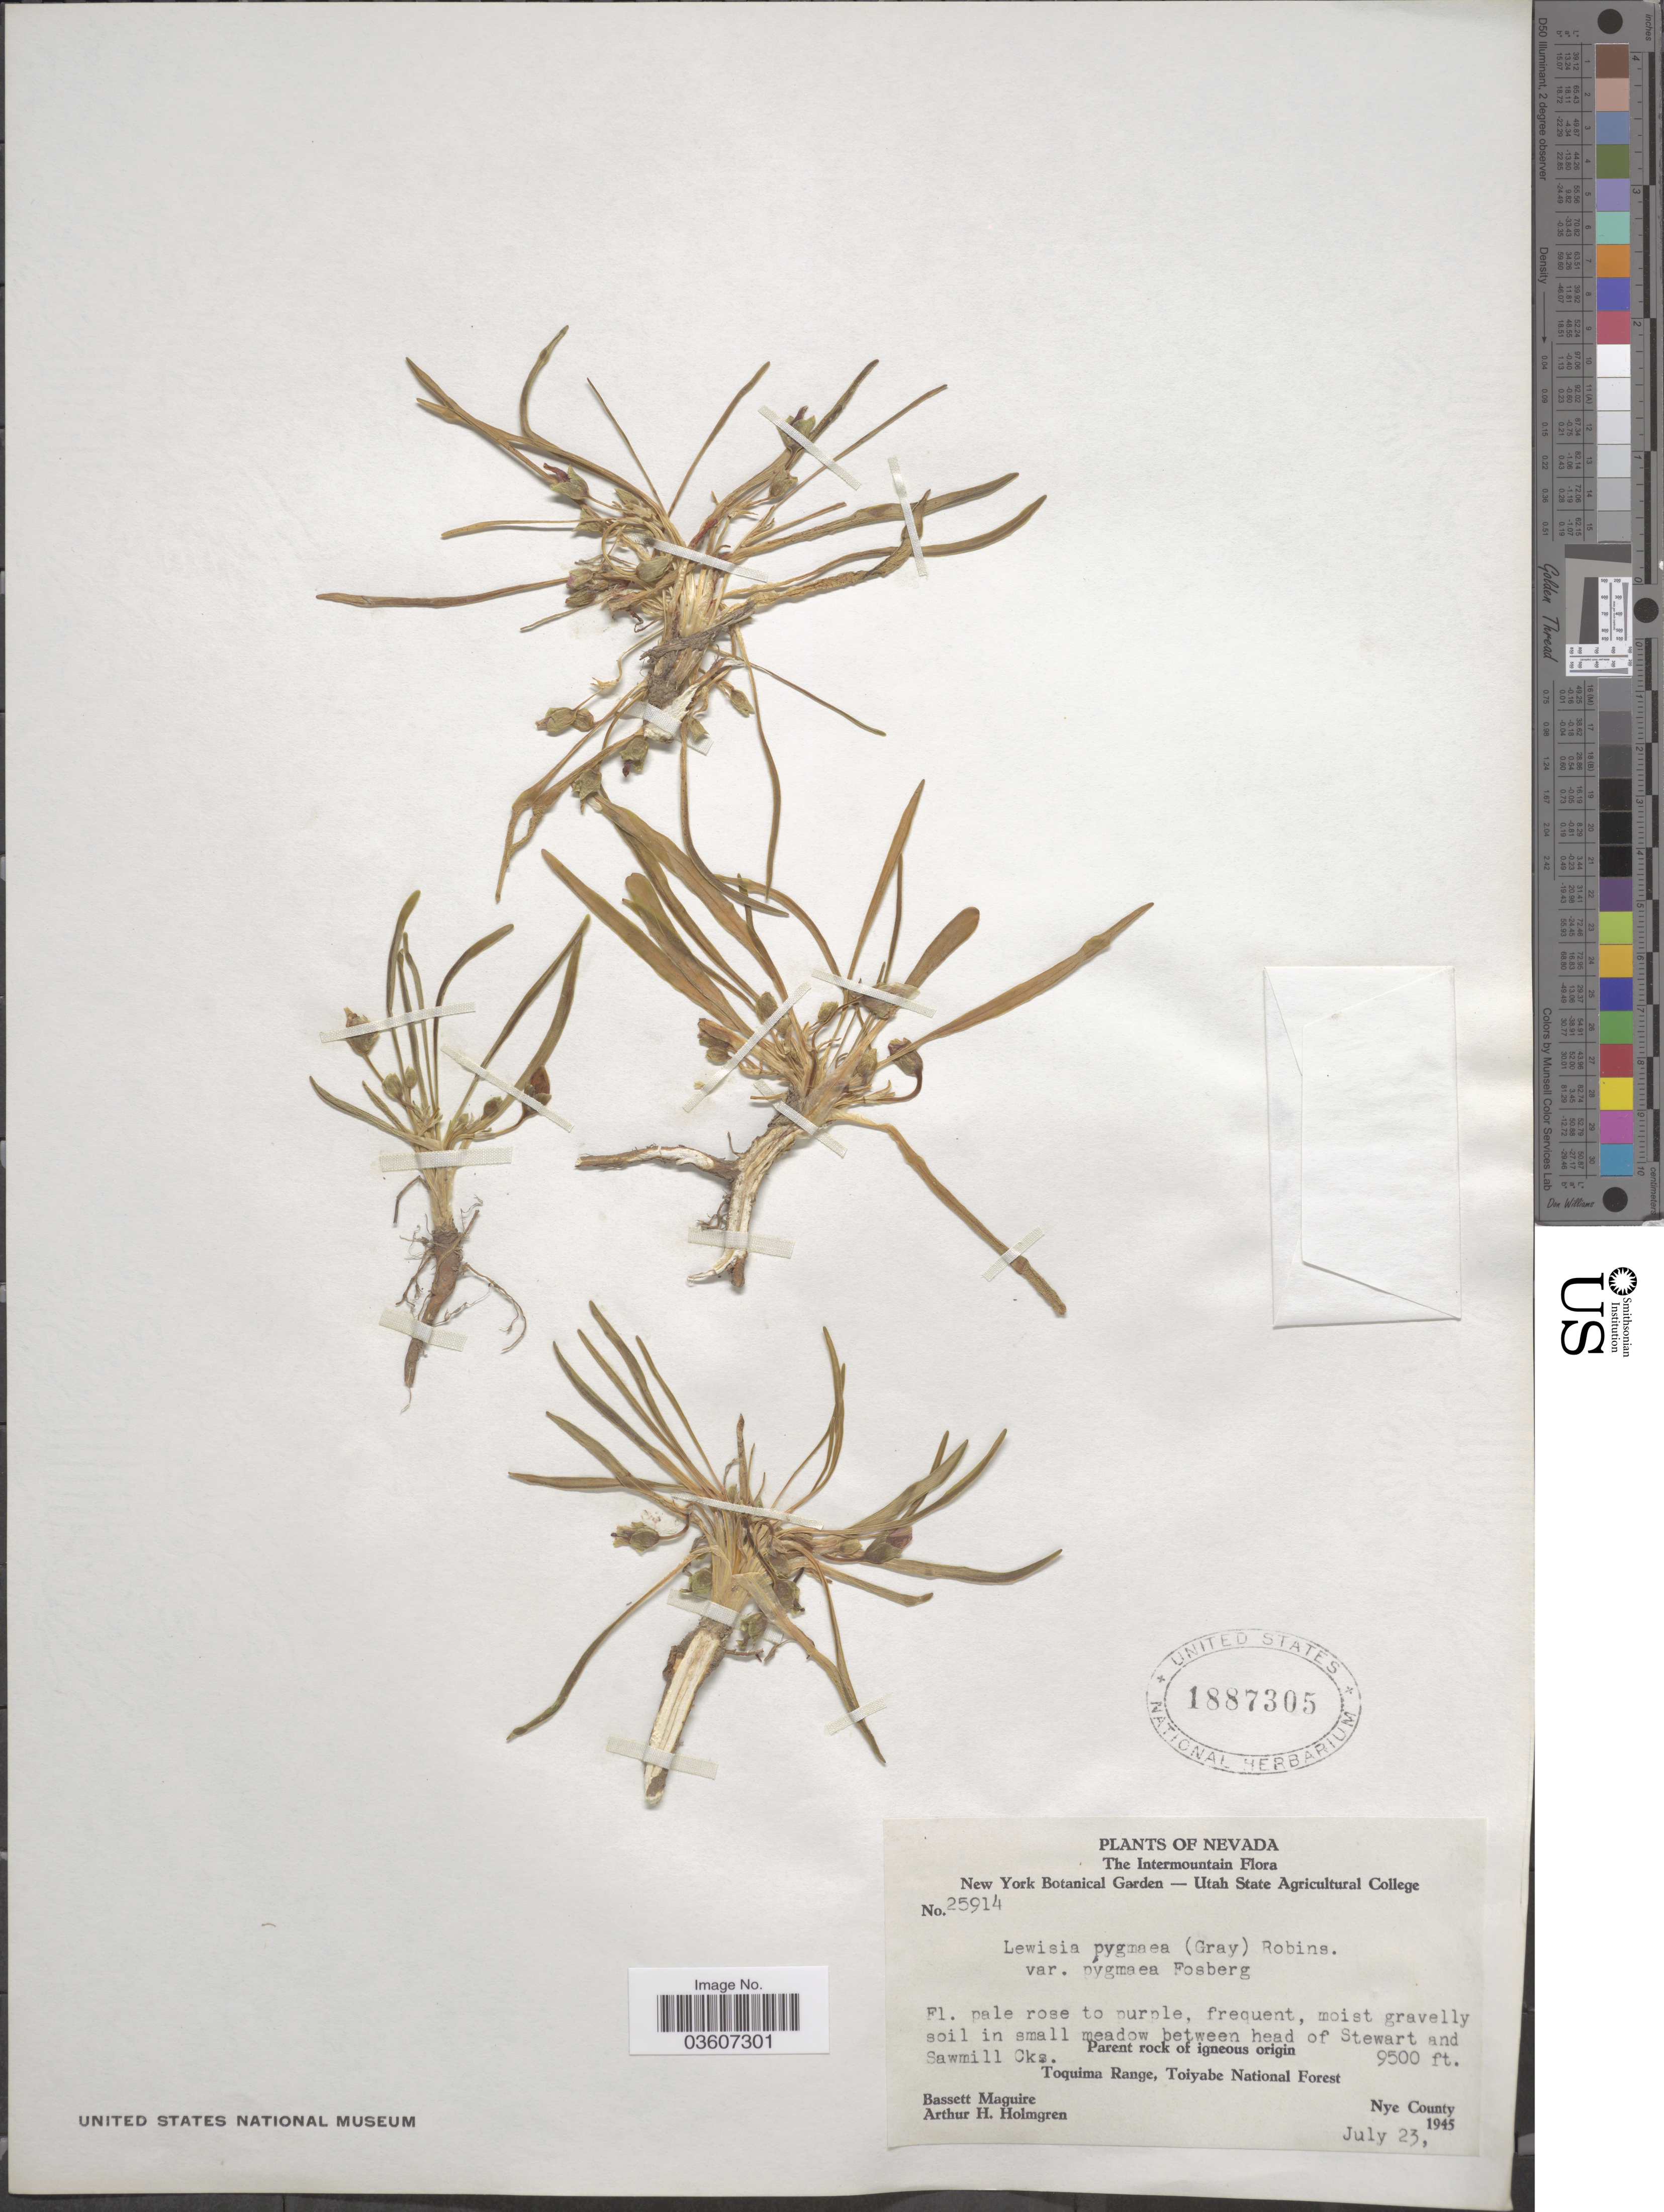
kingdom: Plantae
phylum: Tracheophyta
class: Magnoliopsida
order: Caryophyllales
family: Montiaceae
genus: Lewisia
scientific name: Lewisia pygmaea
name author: (A. Gray) B.L. Rob.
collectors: B. Maguire & A. H. Holmgren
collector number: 25914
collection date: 1945-07-23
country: United States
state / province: Nevada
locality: The Intermountain. Moist gravelly soil in small meadow between head of Stewart and Sawmill Cks. Toquima Range, Toiyabe National Forest. Nye County.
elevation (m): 2896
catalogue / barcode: US 1887305